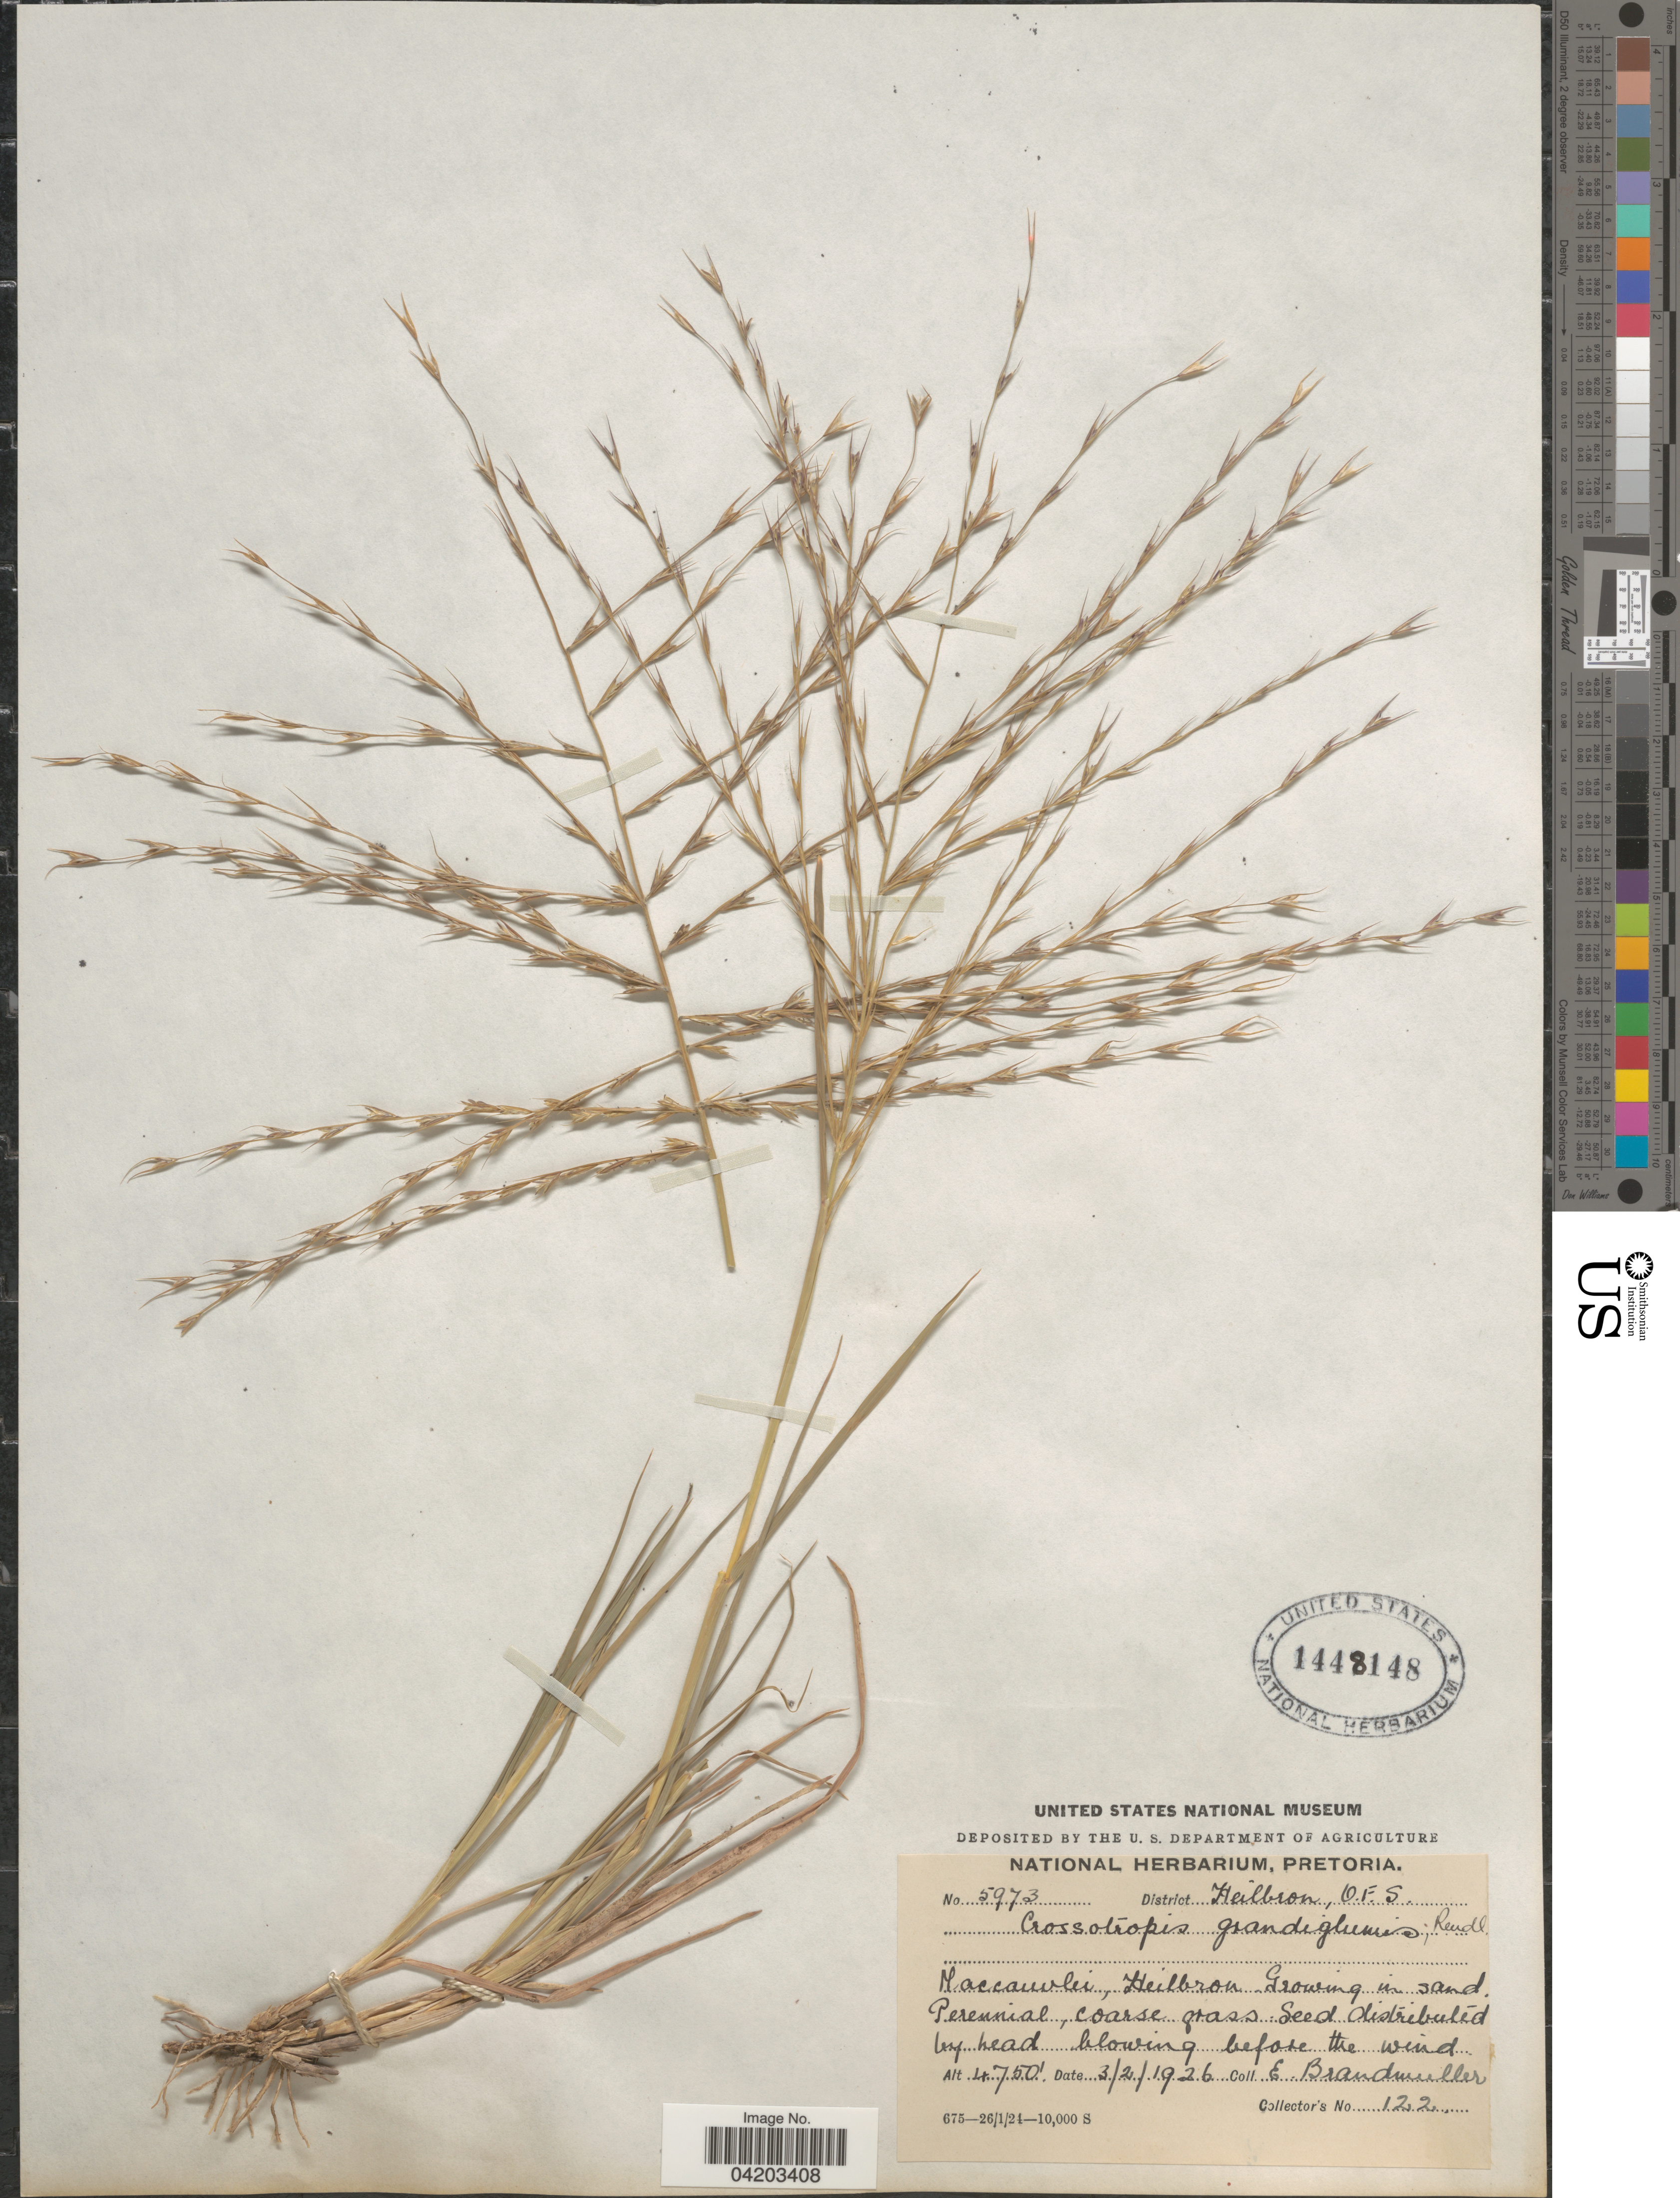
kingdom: Plantae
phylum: Tracheophyta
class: Liliopsida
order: Poales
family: Poaceae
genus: Trichoneura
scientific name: Trichoneura grandiglumis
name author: (Nees) Ekman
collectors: E. Brandmuller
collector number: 122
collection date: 1926-02-03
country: South Africa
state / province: Free State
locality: District Heilbron, O.F.S. Maccauvlei, Heilbron.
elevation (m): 1448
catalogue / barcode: US 1448148